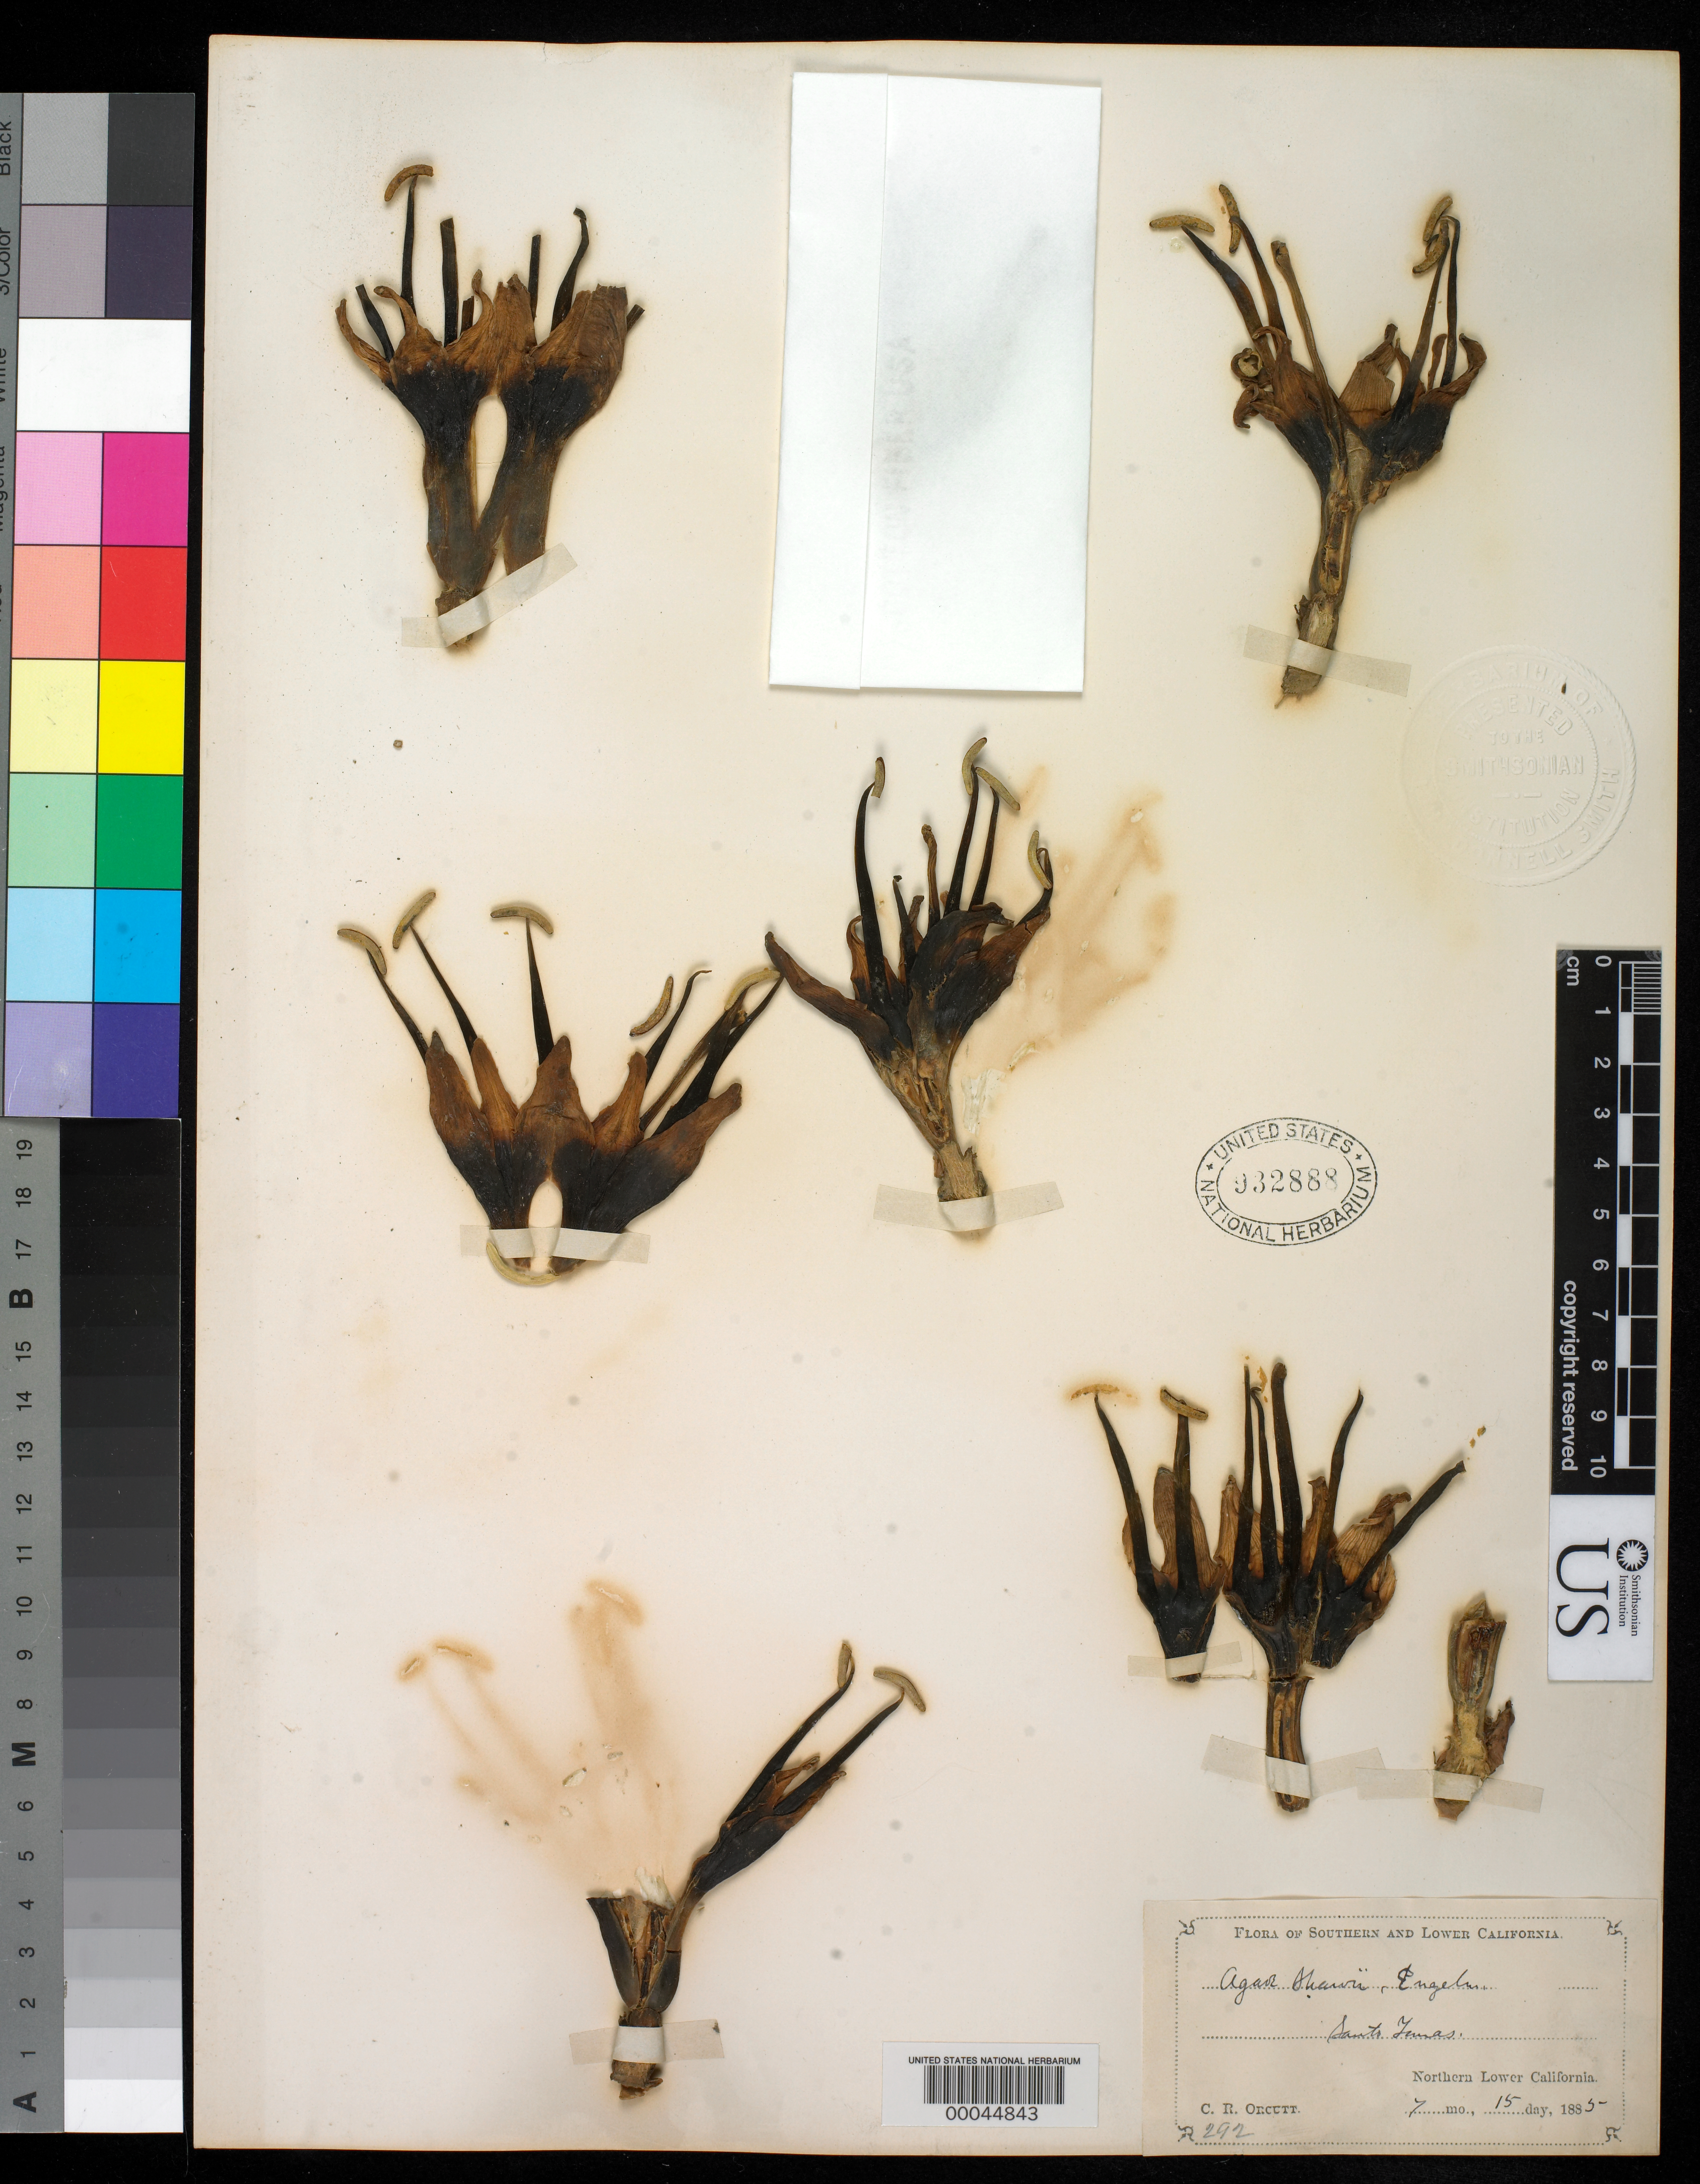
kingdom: Plantae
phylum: Tracheophyta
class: Liliopsida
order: Asparagales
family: Asparagaceae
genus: Agave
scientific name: Agave shawii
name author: Engelm.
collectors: C. R. Orcutt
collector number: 292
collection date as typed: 15 Jul 1885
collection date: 1885-07-15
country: Mexico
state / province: Baja California Norte / Baja California Sur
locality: Santo Junas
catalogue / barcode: US 932888